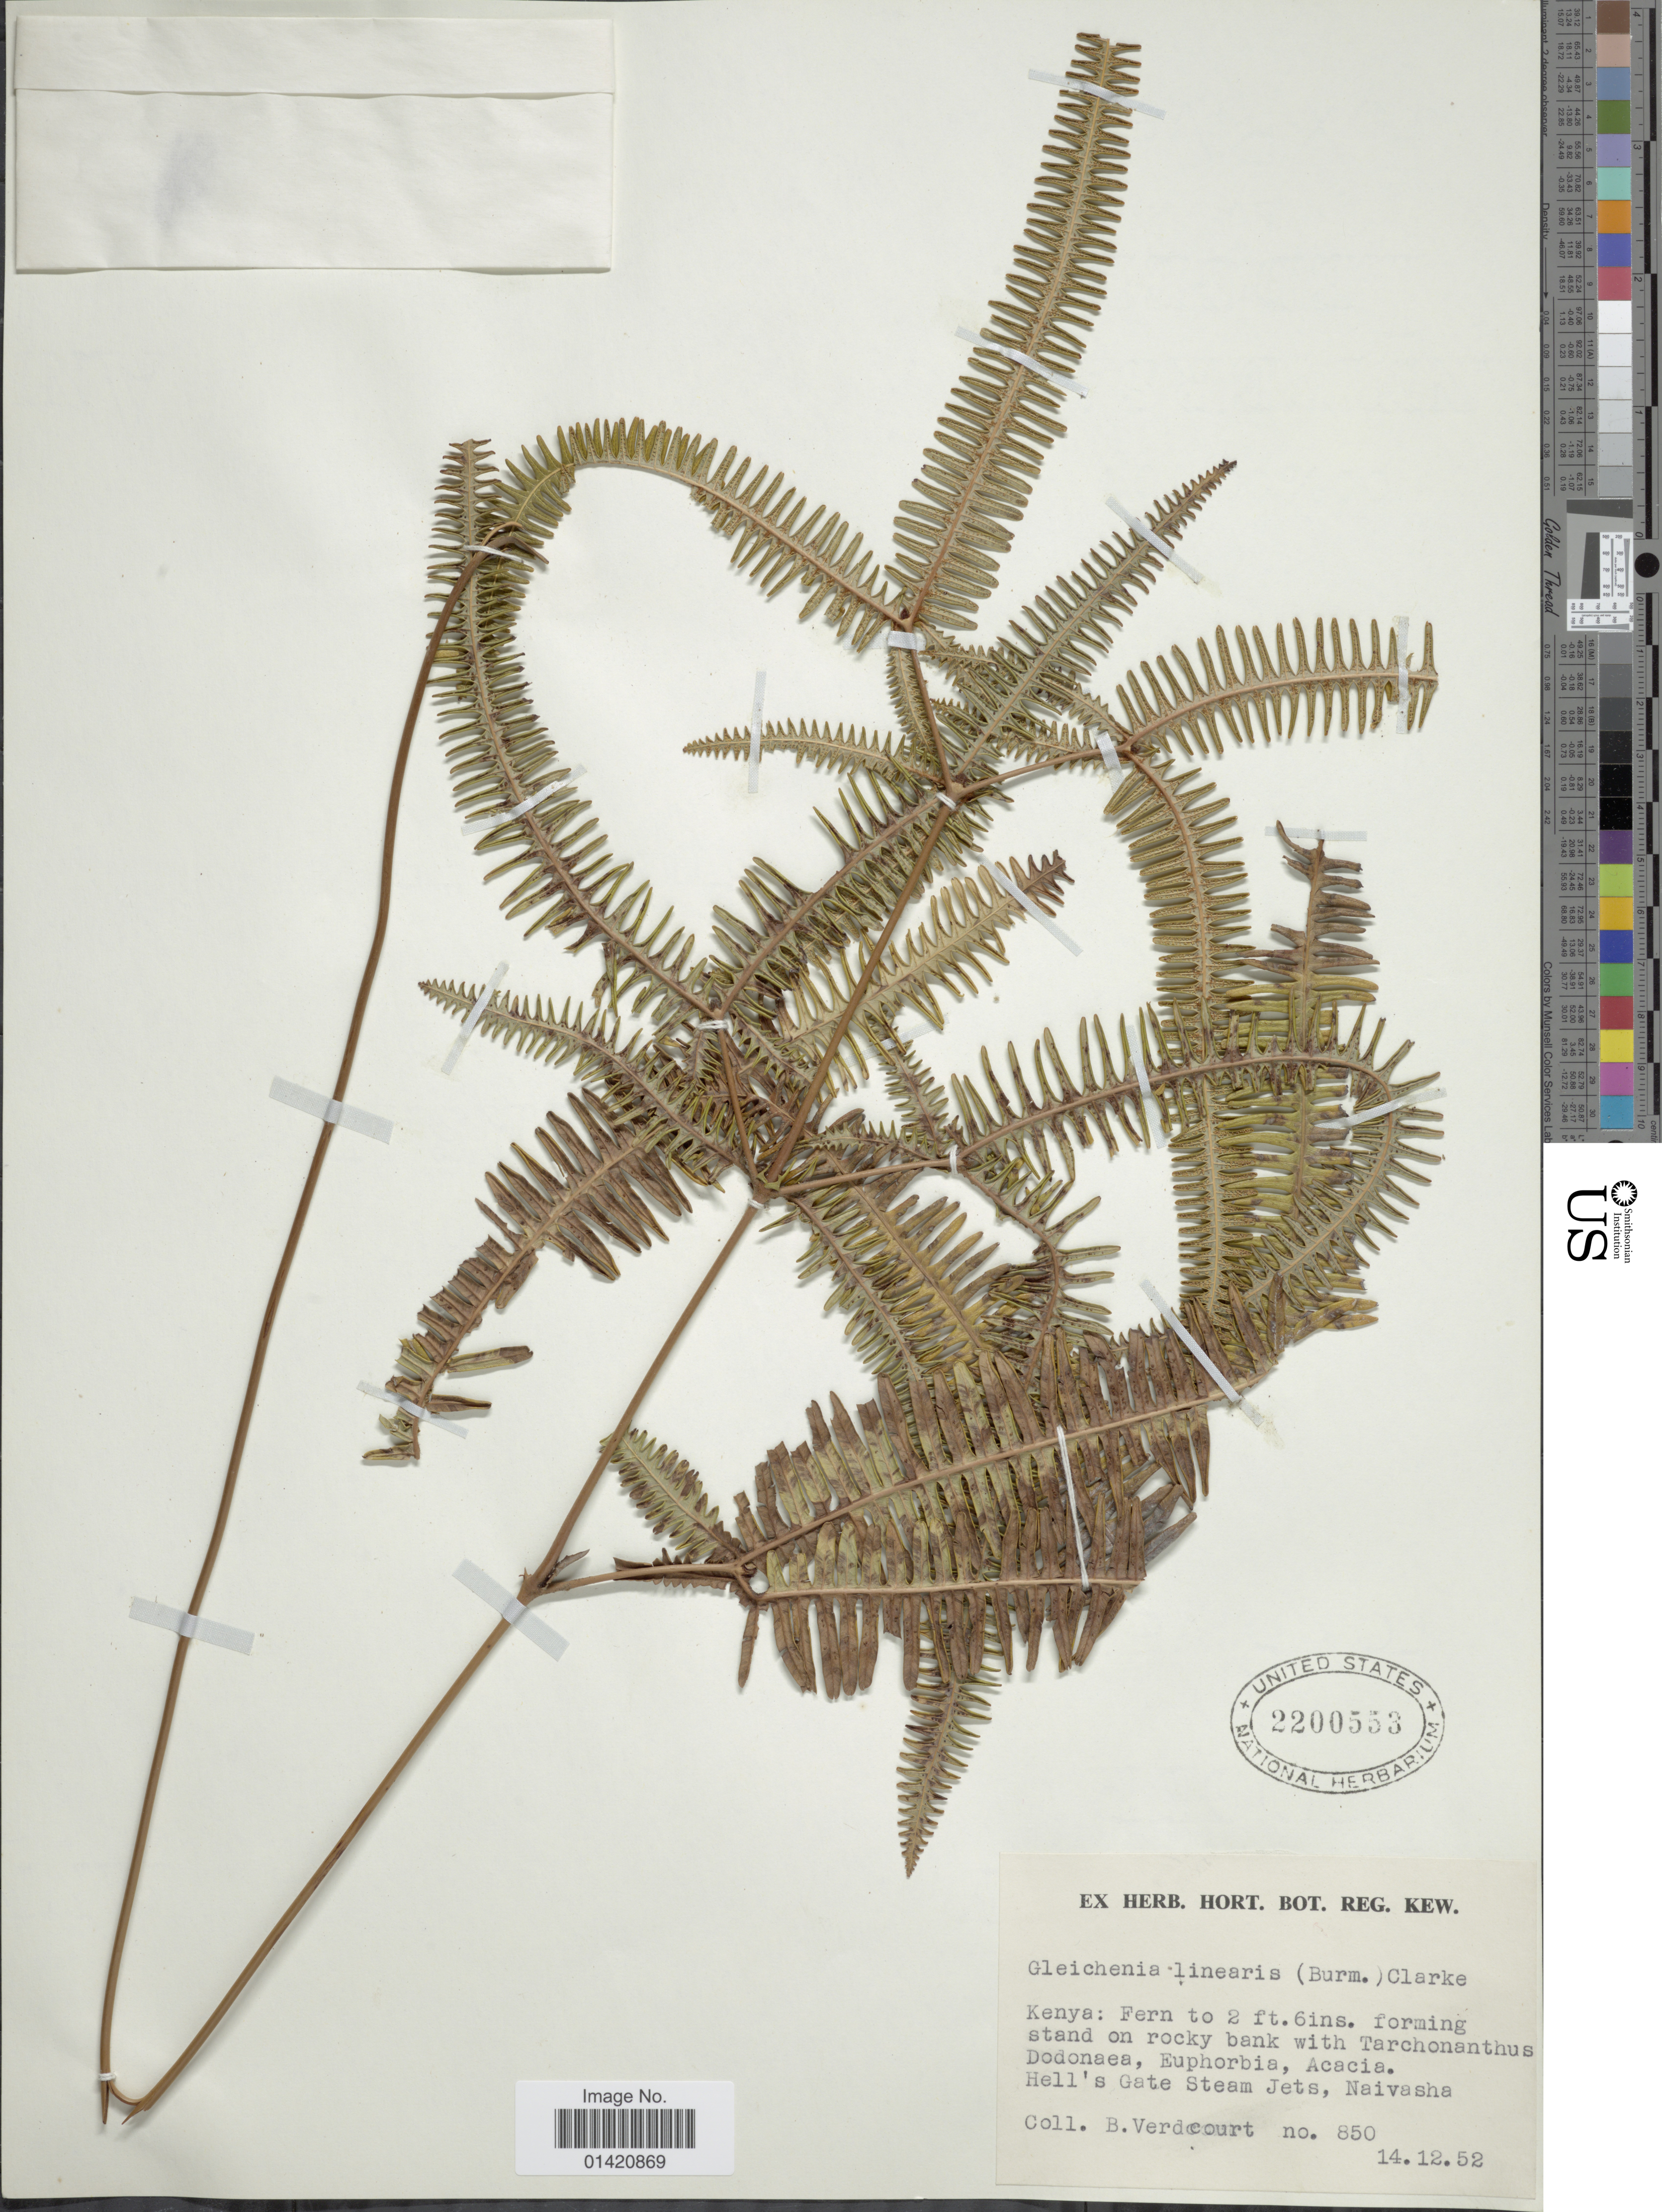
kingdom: Plantae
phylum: Tracheophyta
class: Polypodiopsida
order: Gleicheniales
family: Gleicheniaceae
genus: Dicranopteris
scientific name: Dicranopteris linearis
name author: (Burm. f.) Underw.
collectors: B. Verdcourt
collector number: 850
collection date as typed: Transcribed d/m/y: 14/12/52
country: Kenya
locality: Dodonaea, Euphorbia, Acacia. Hell's Gate Steam Jets, Naivasha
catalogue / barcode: US 2200553